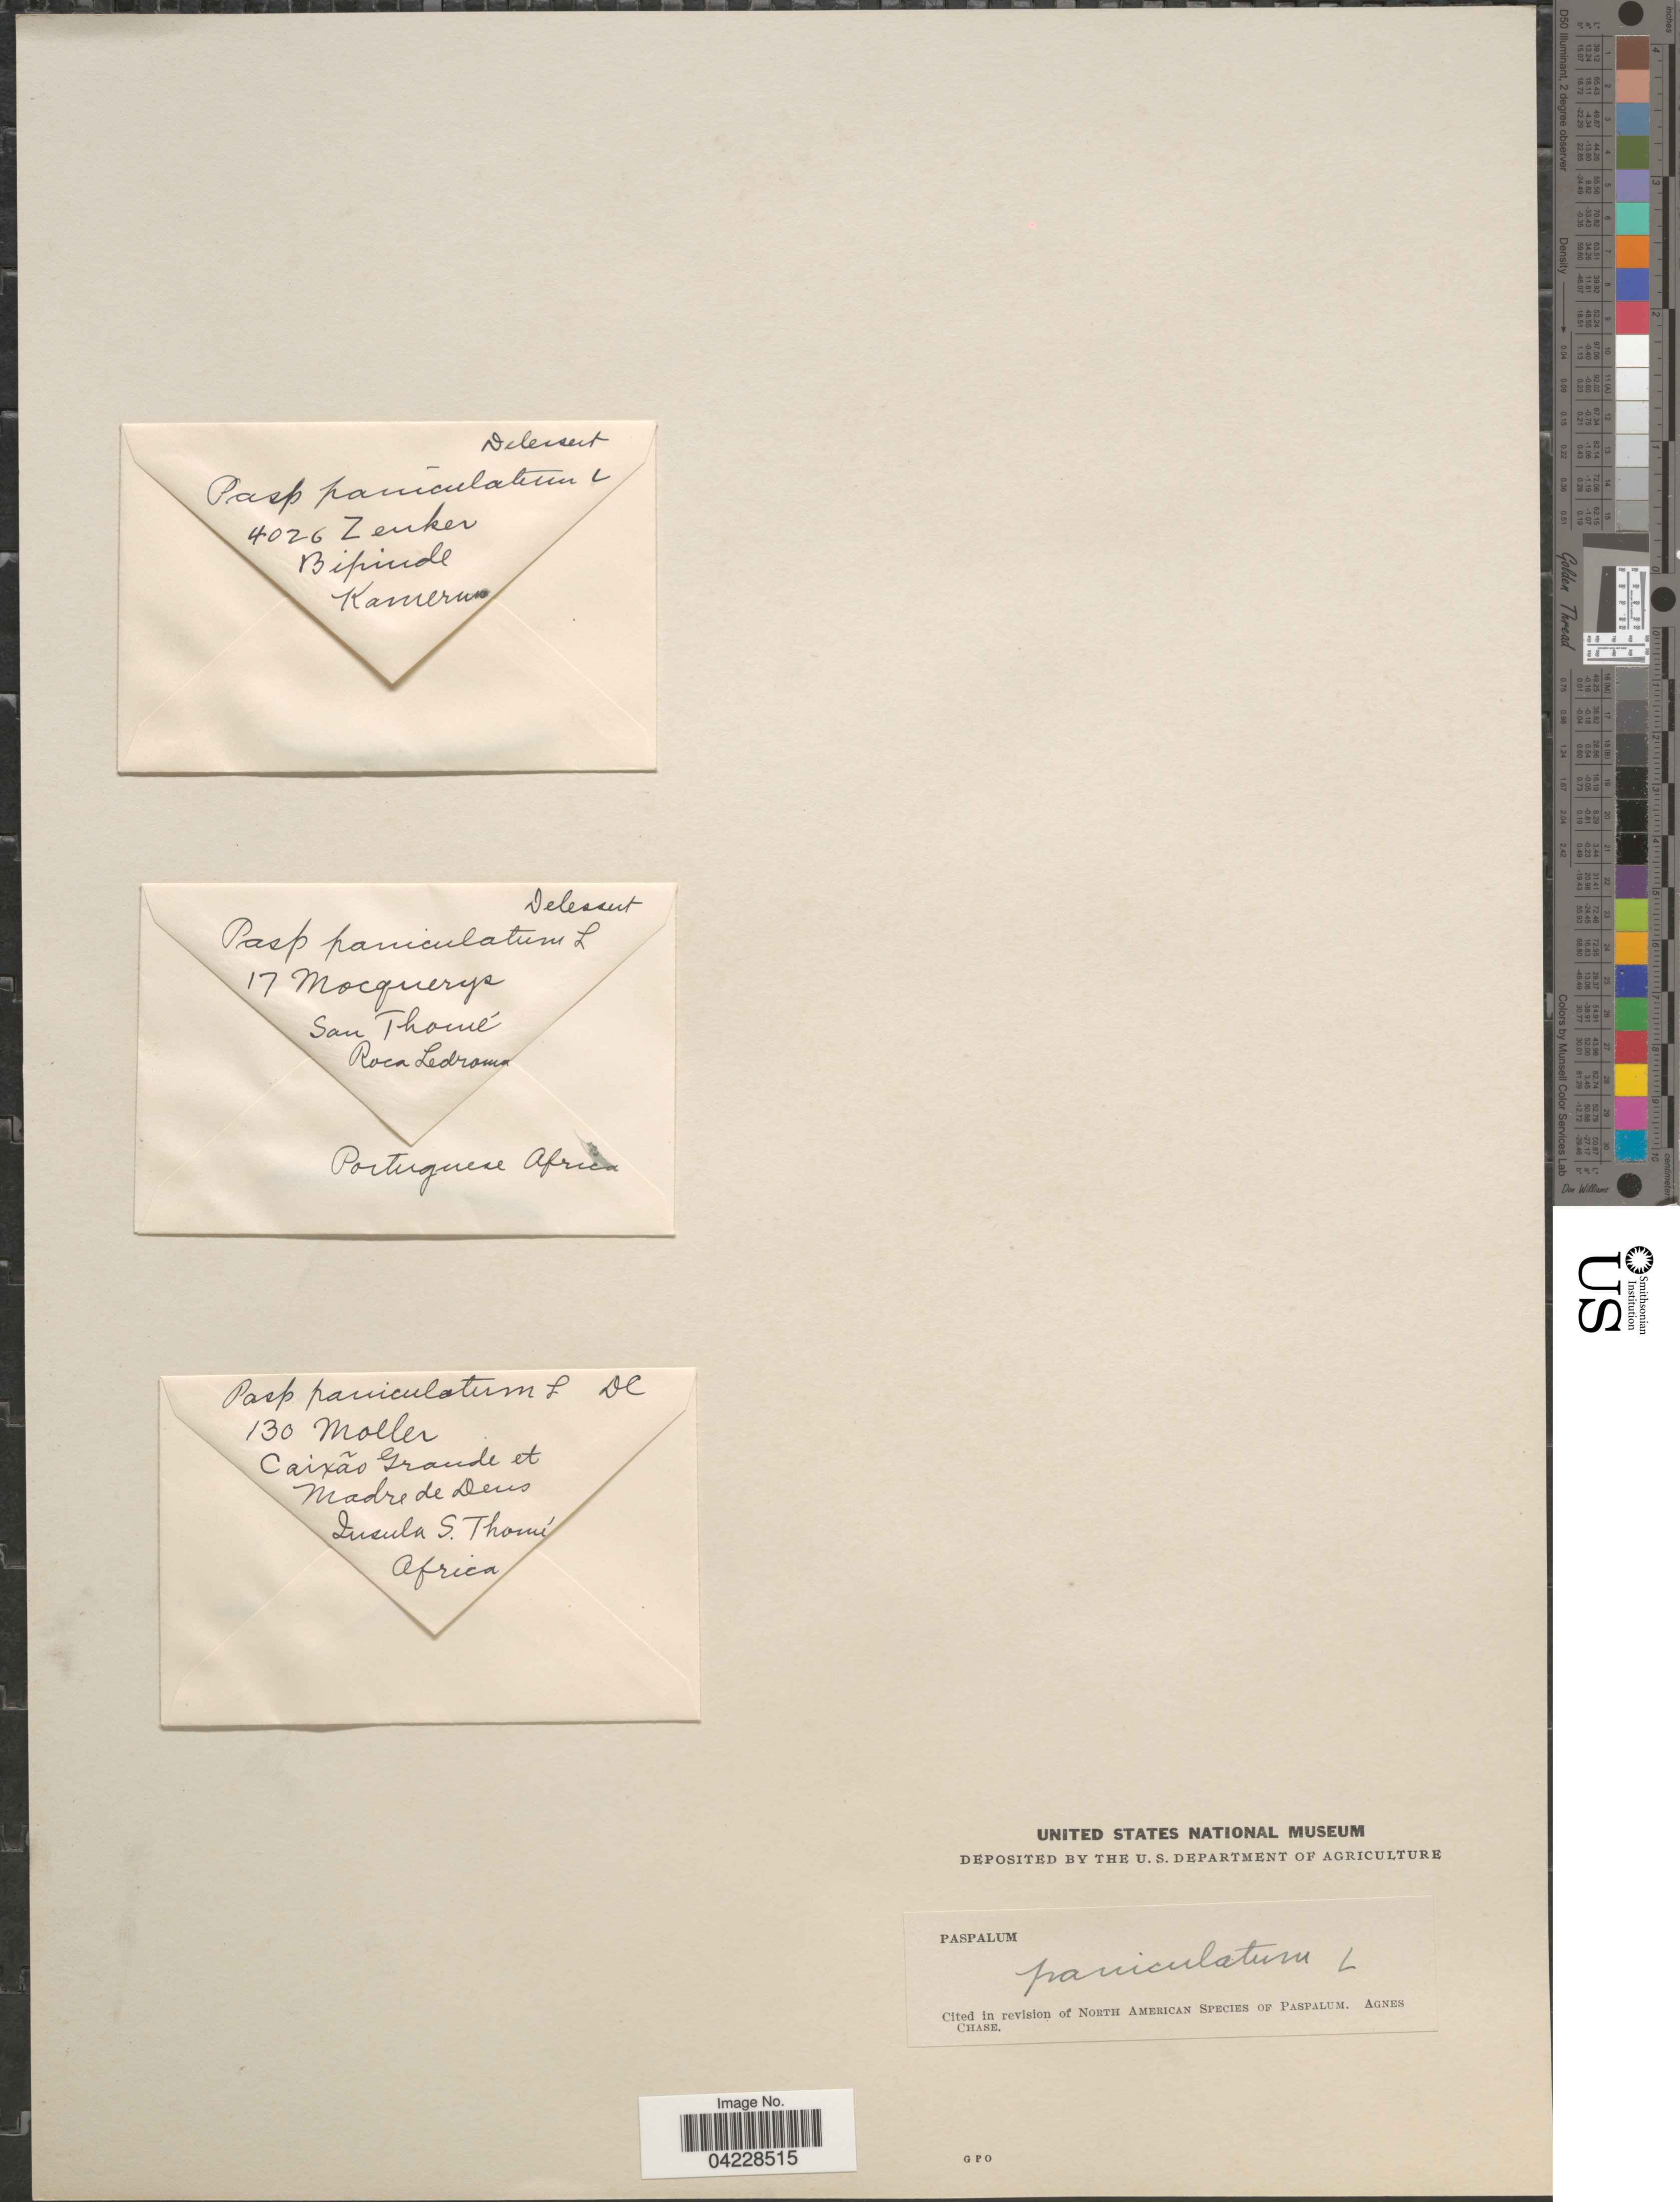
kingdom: Plantae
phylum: Tracheophyta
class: Liliopsida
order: Poales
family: Poaceae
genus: Paspalum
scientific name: Paspalum paniculatum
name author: L.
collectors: -. Moller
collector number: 130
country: São Tomé and Principe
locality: Caixão Grande et Madre de Deus. Insula S. Thomé. Africa.